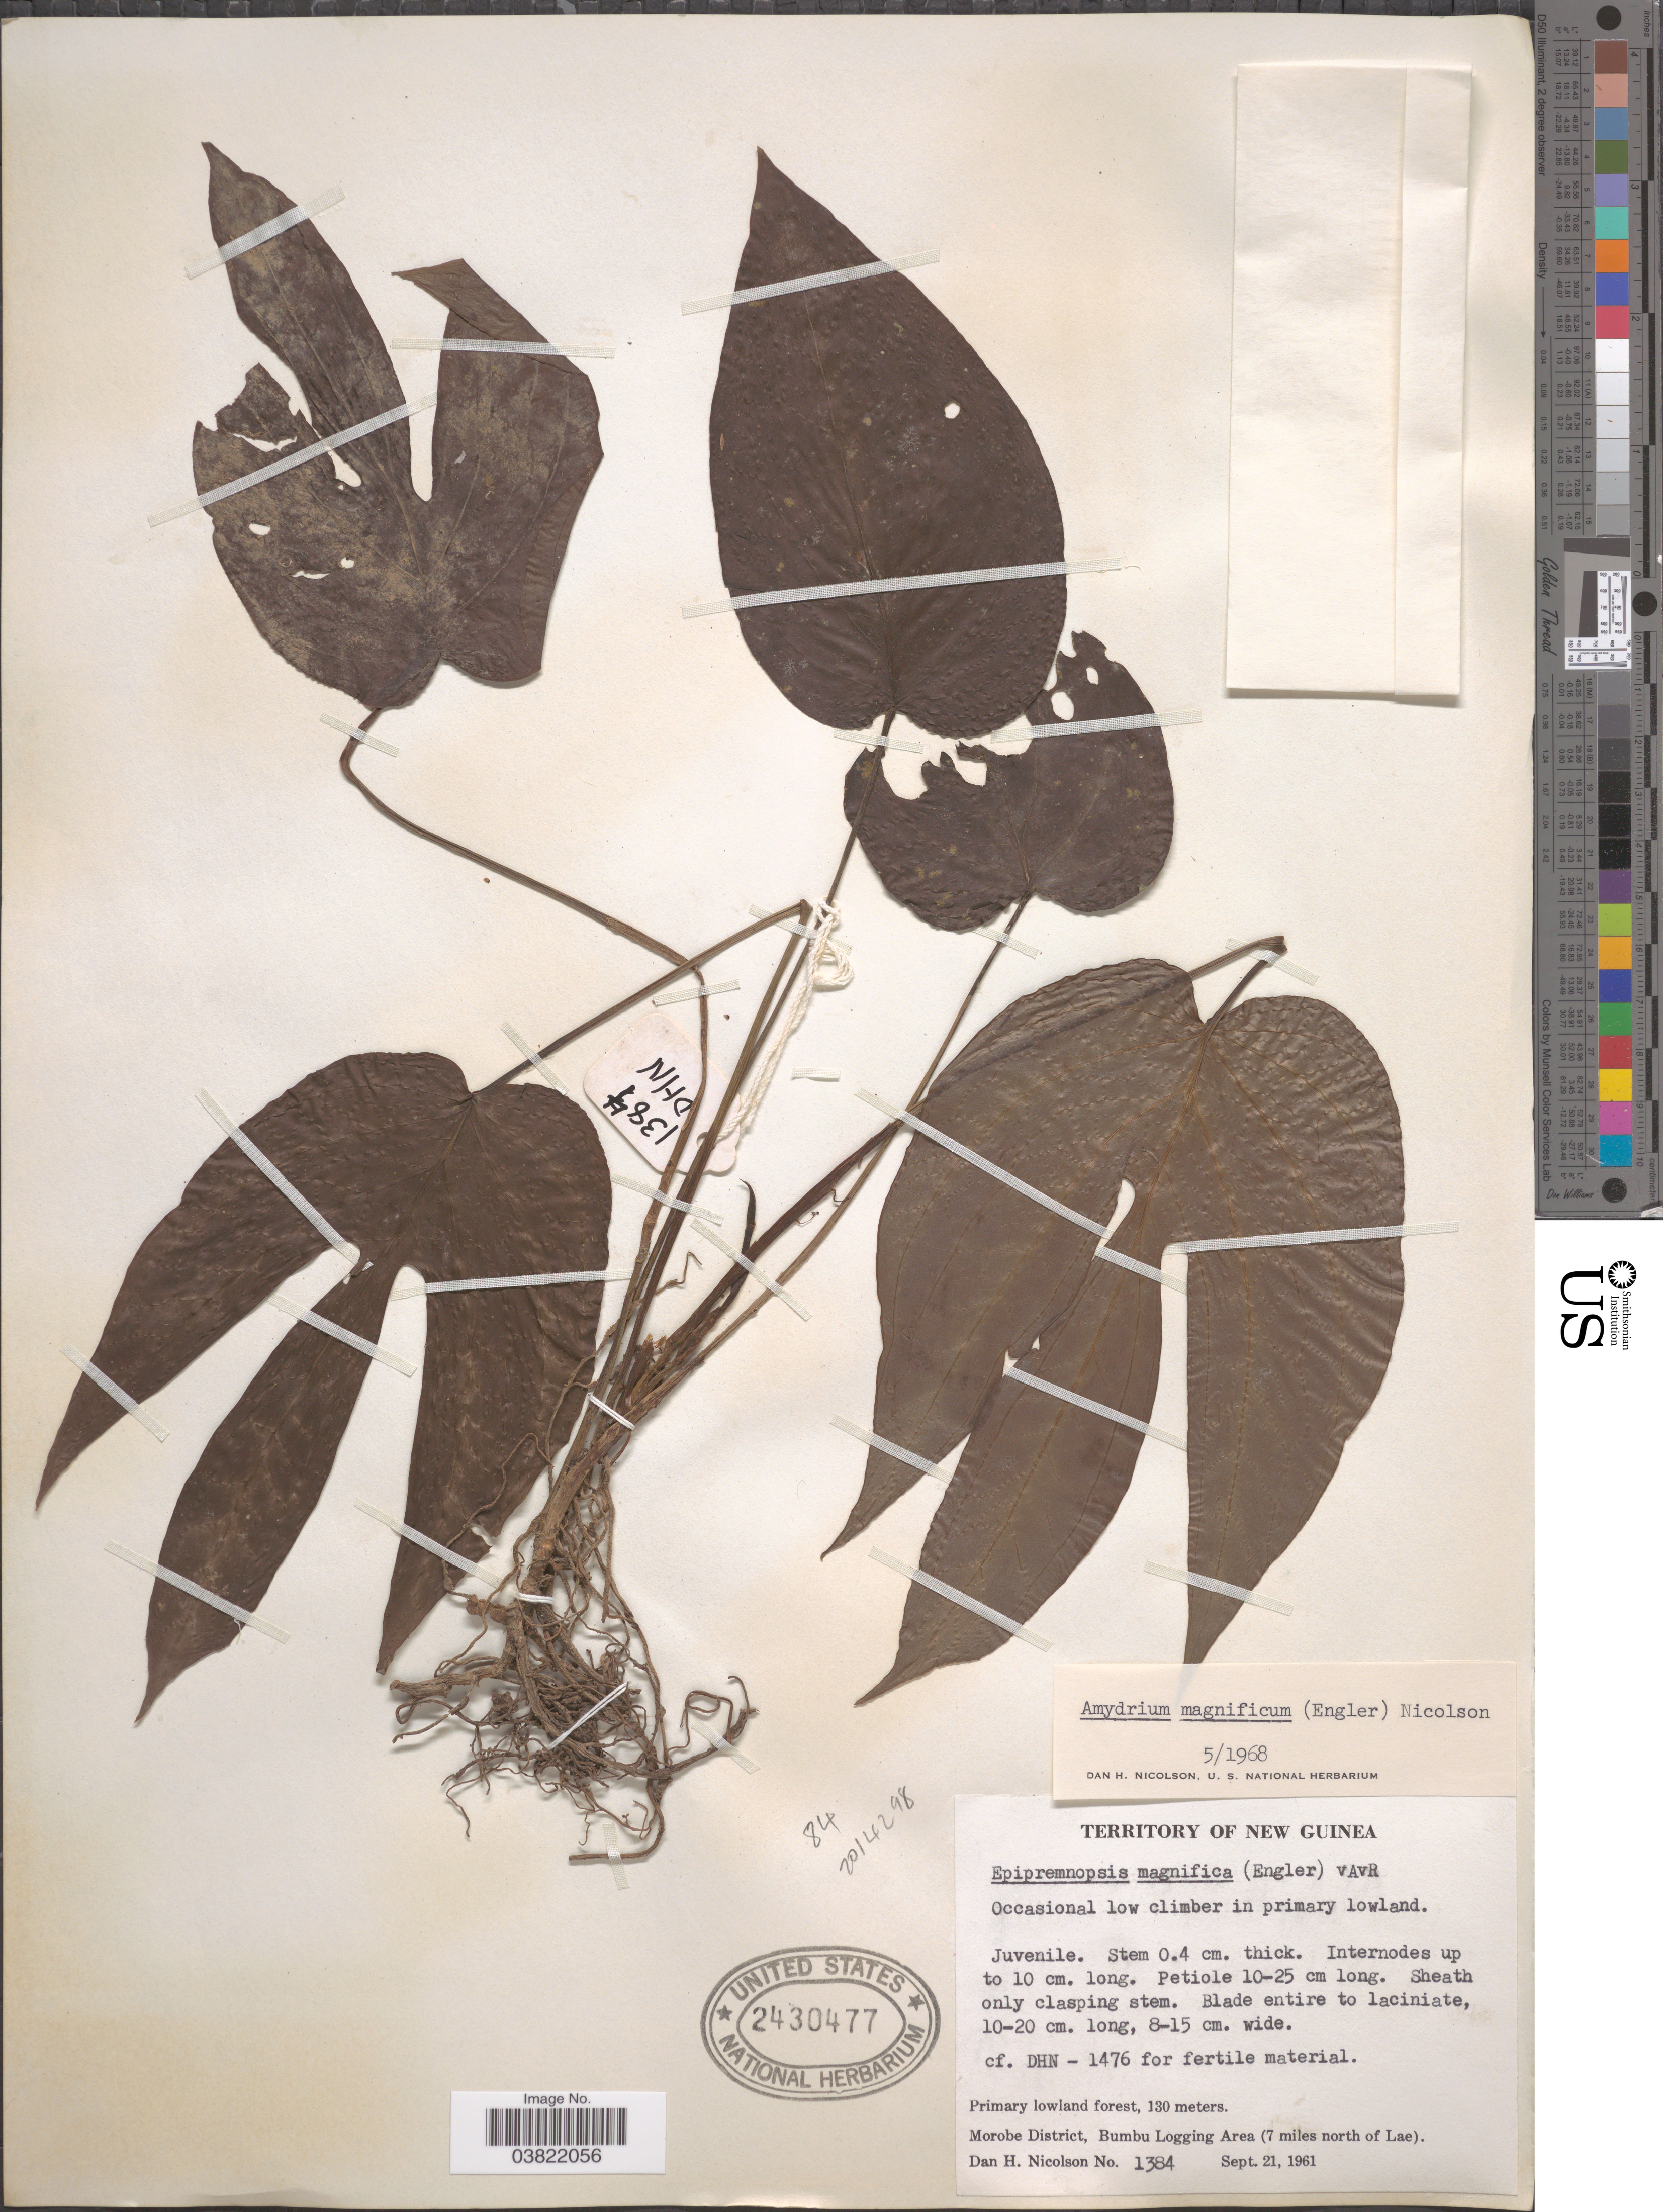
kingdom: Plantae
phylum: Tracheophyta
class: Liliopsida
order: Alismatales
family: Araceae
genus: Amydrium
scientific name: Amydrium magnificum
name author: (Engl.) Nicolson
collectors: D. H. Nicolson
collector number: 1384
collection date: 1961-09-21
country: Papua New Guinea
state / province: Morobe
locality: Territory of New Guinea. Primary lowland forest, Morobe District, Bumbu Logging Area (7 miles north of Lae).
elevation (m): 130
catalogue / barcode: US 2430477